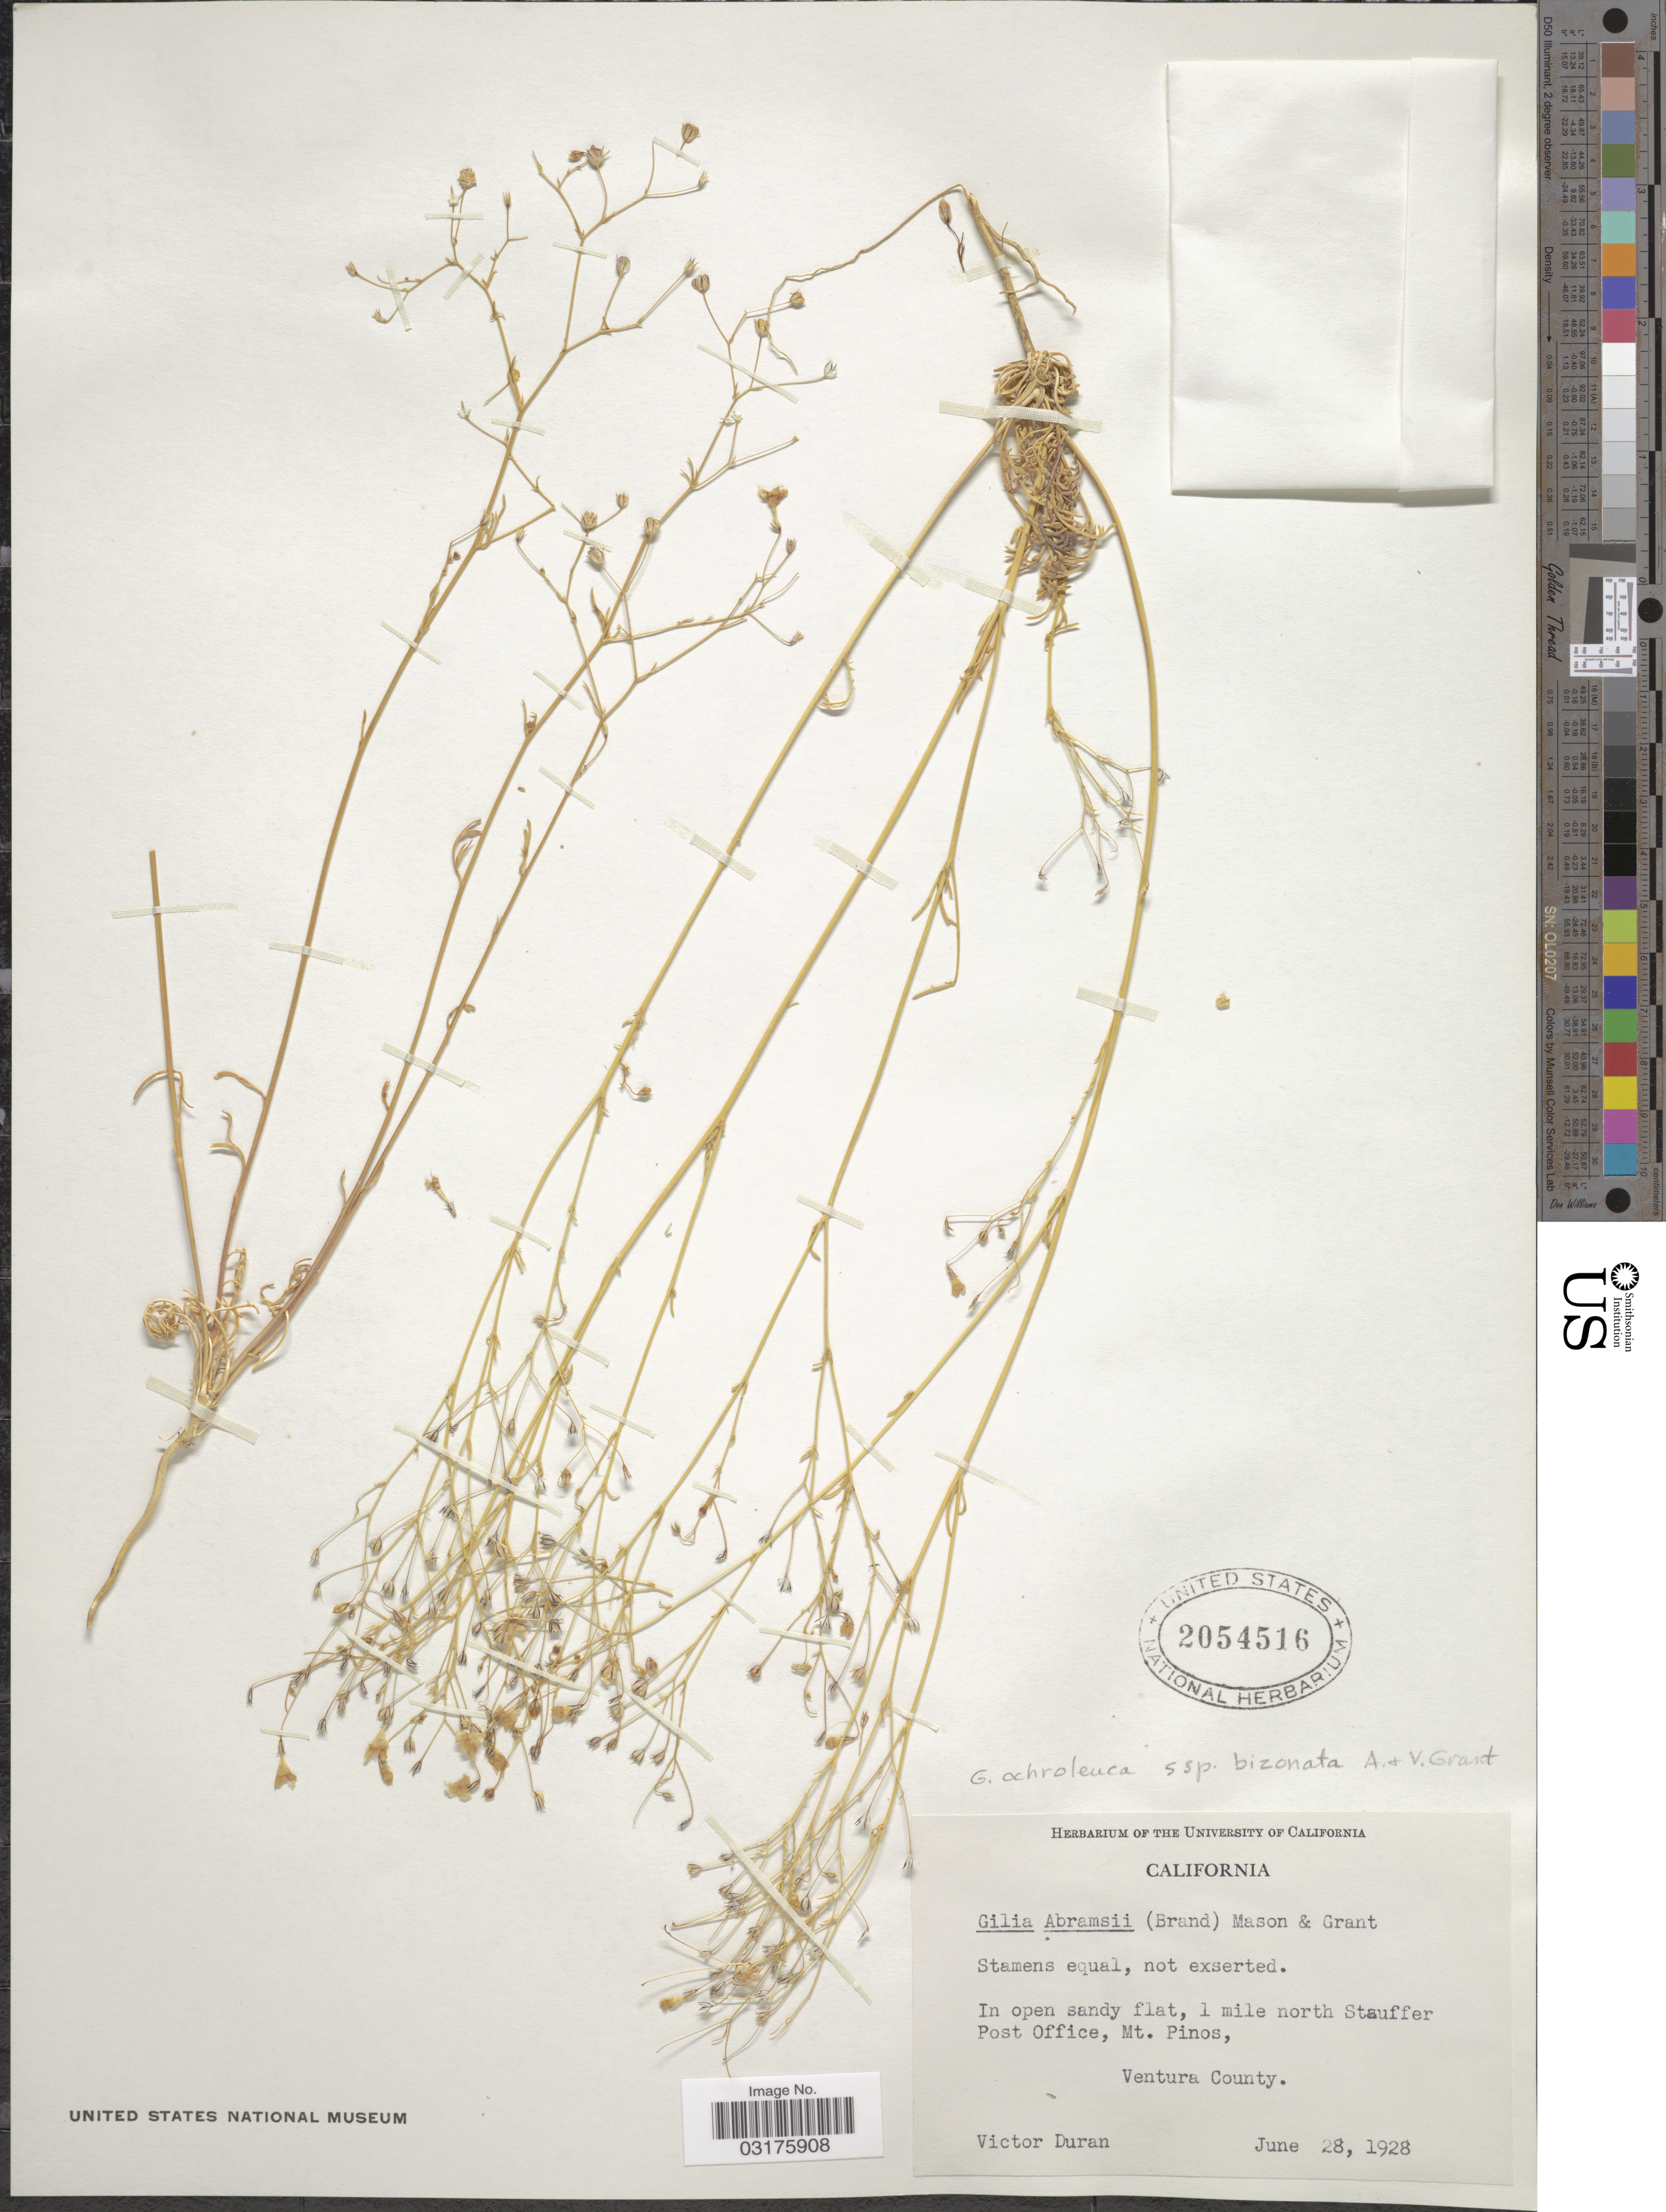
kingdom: Plantae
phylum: Tracheophyta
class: Magnoliopsida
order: Ericales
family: Polemoniaceae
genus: Gilia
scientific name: Gilia ochroleuca subsp. bizonata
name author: A.D. Grant & V.E. Grant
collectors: V. Duran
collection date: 1928-06-28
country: United States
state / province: California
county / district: Ventura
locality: In open sandy flat, 1 mile north Stauffer Post Office, Mt. Pinos, Ventura County.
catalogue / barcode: US 2054516